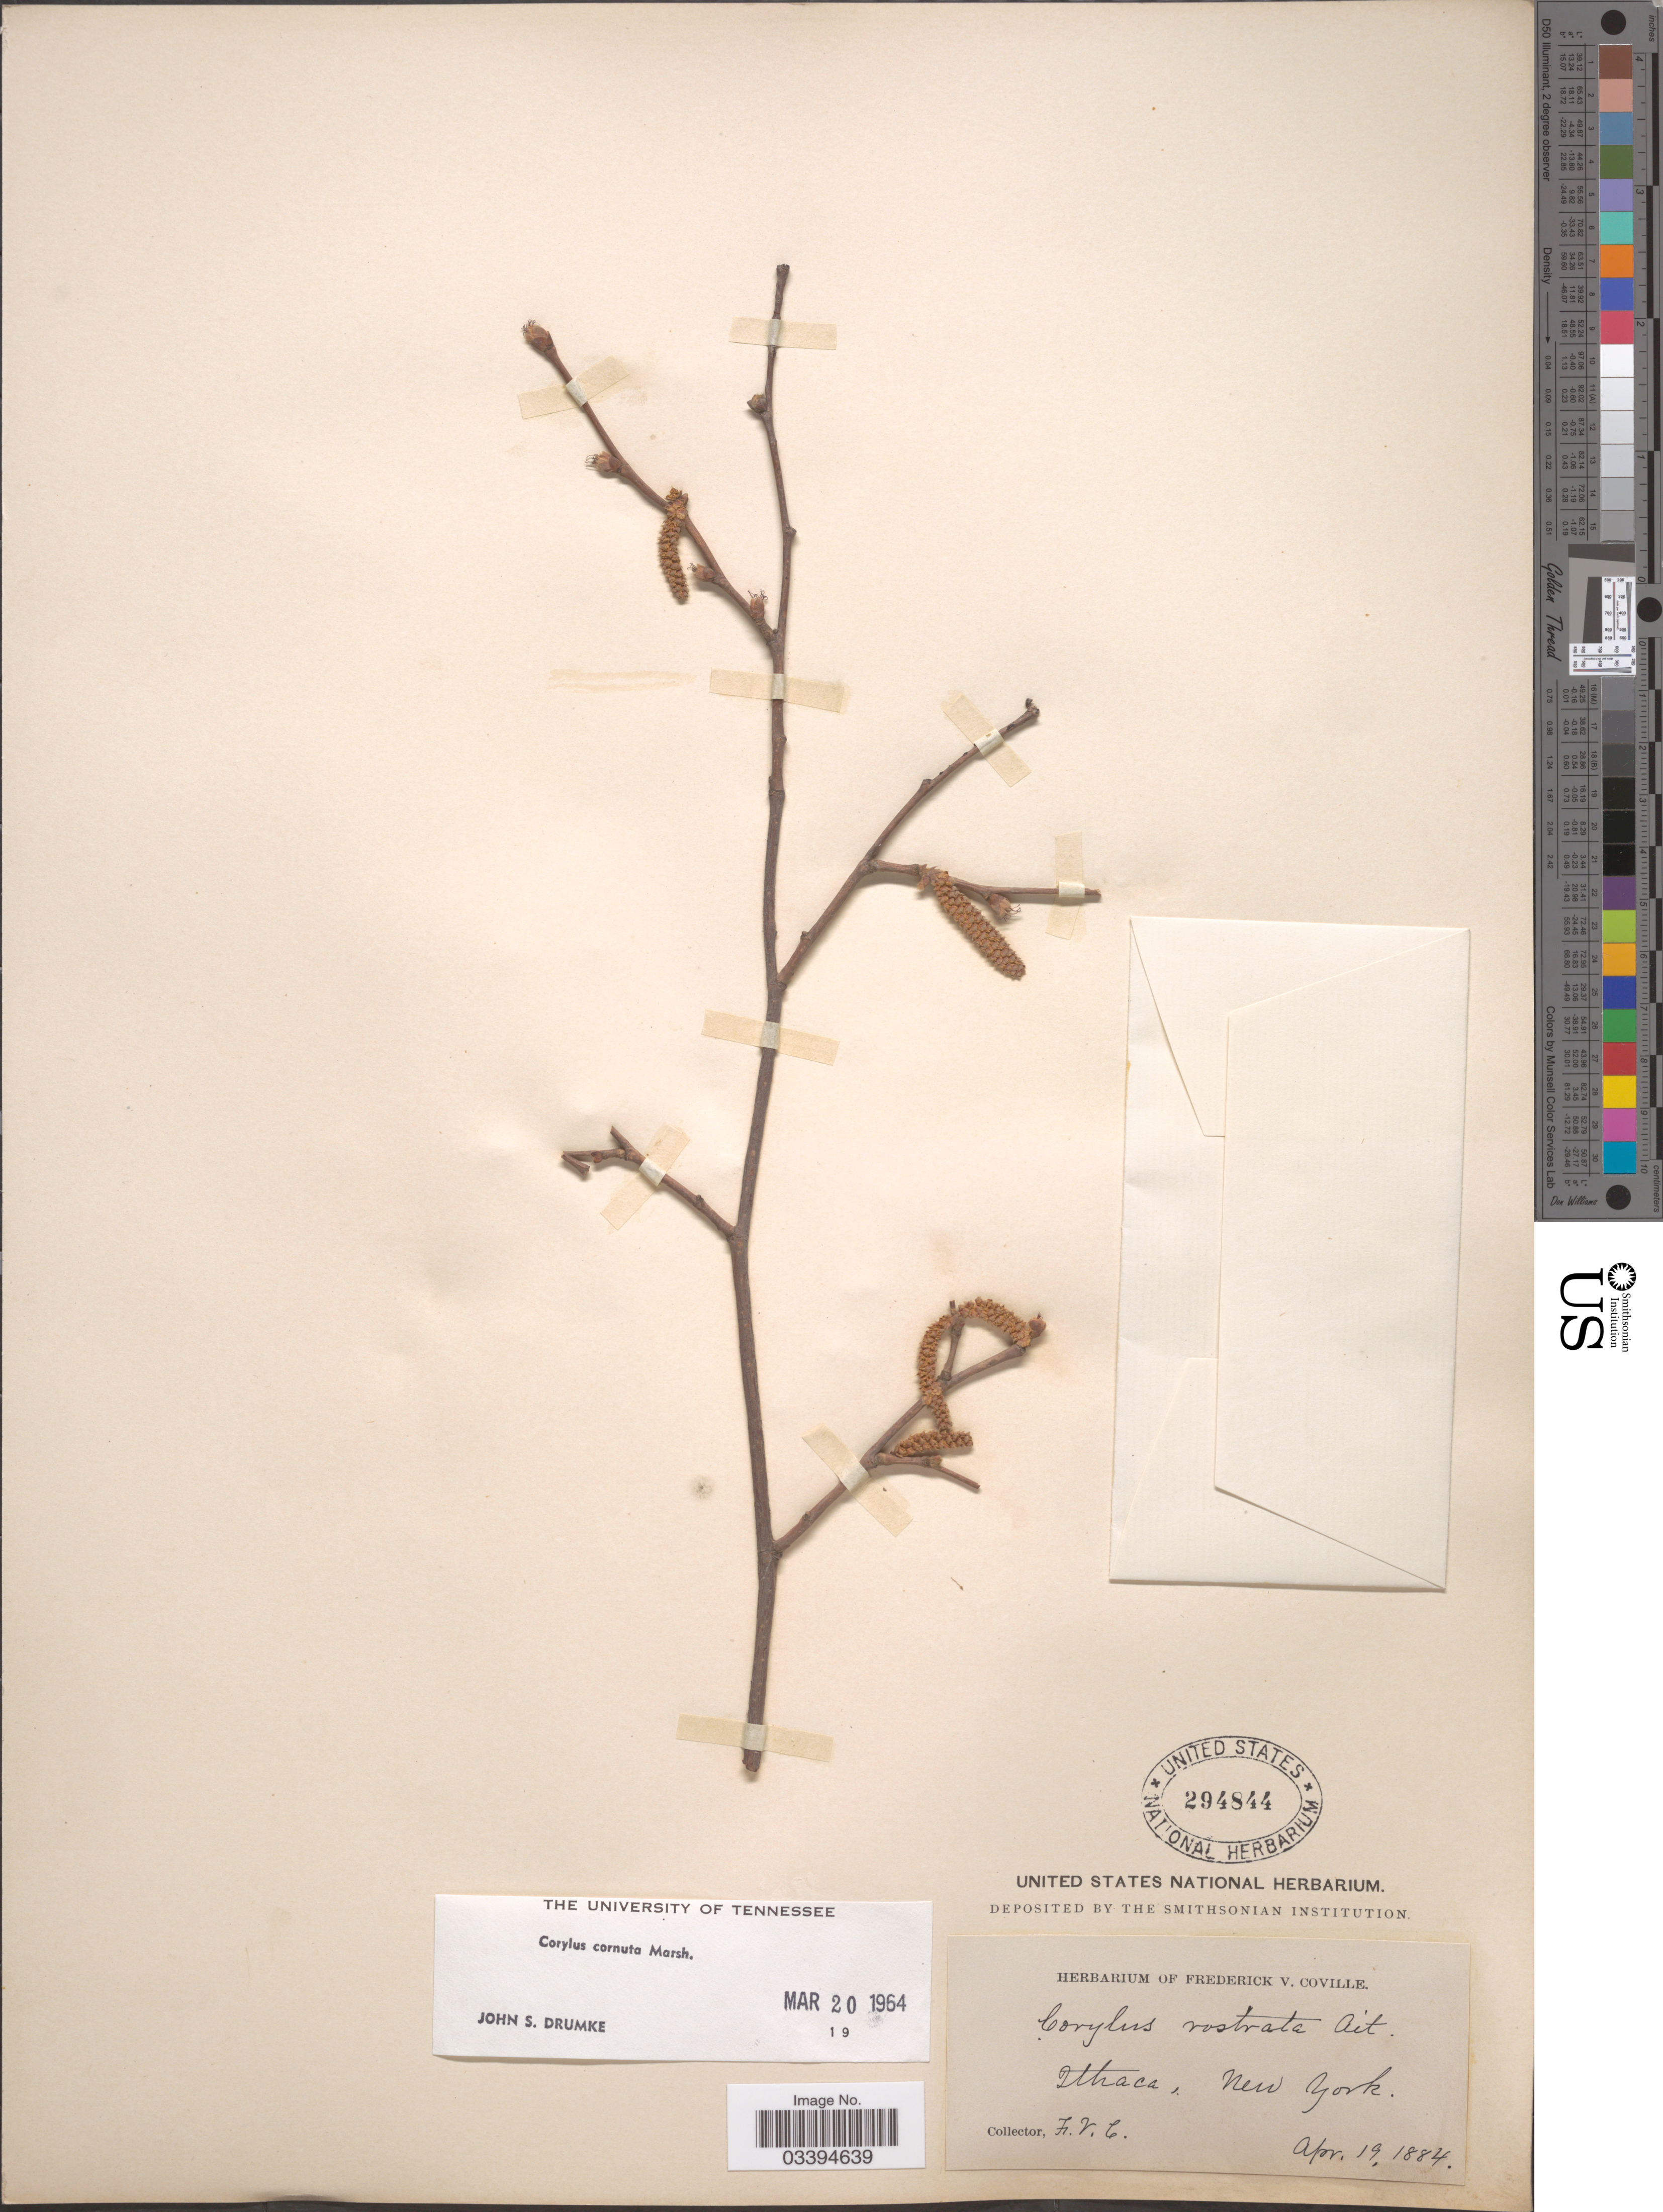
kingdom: Plantae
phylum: Tracheophyta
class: Magnoliopsida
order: Fagales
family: Betulaceae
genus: Corylus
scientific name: Corylus cornuta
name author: Marshall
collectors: F. V. Coville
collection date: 1884-04-19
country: United States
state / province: New York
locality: Ithaca.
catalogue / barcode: US 294844